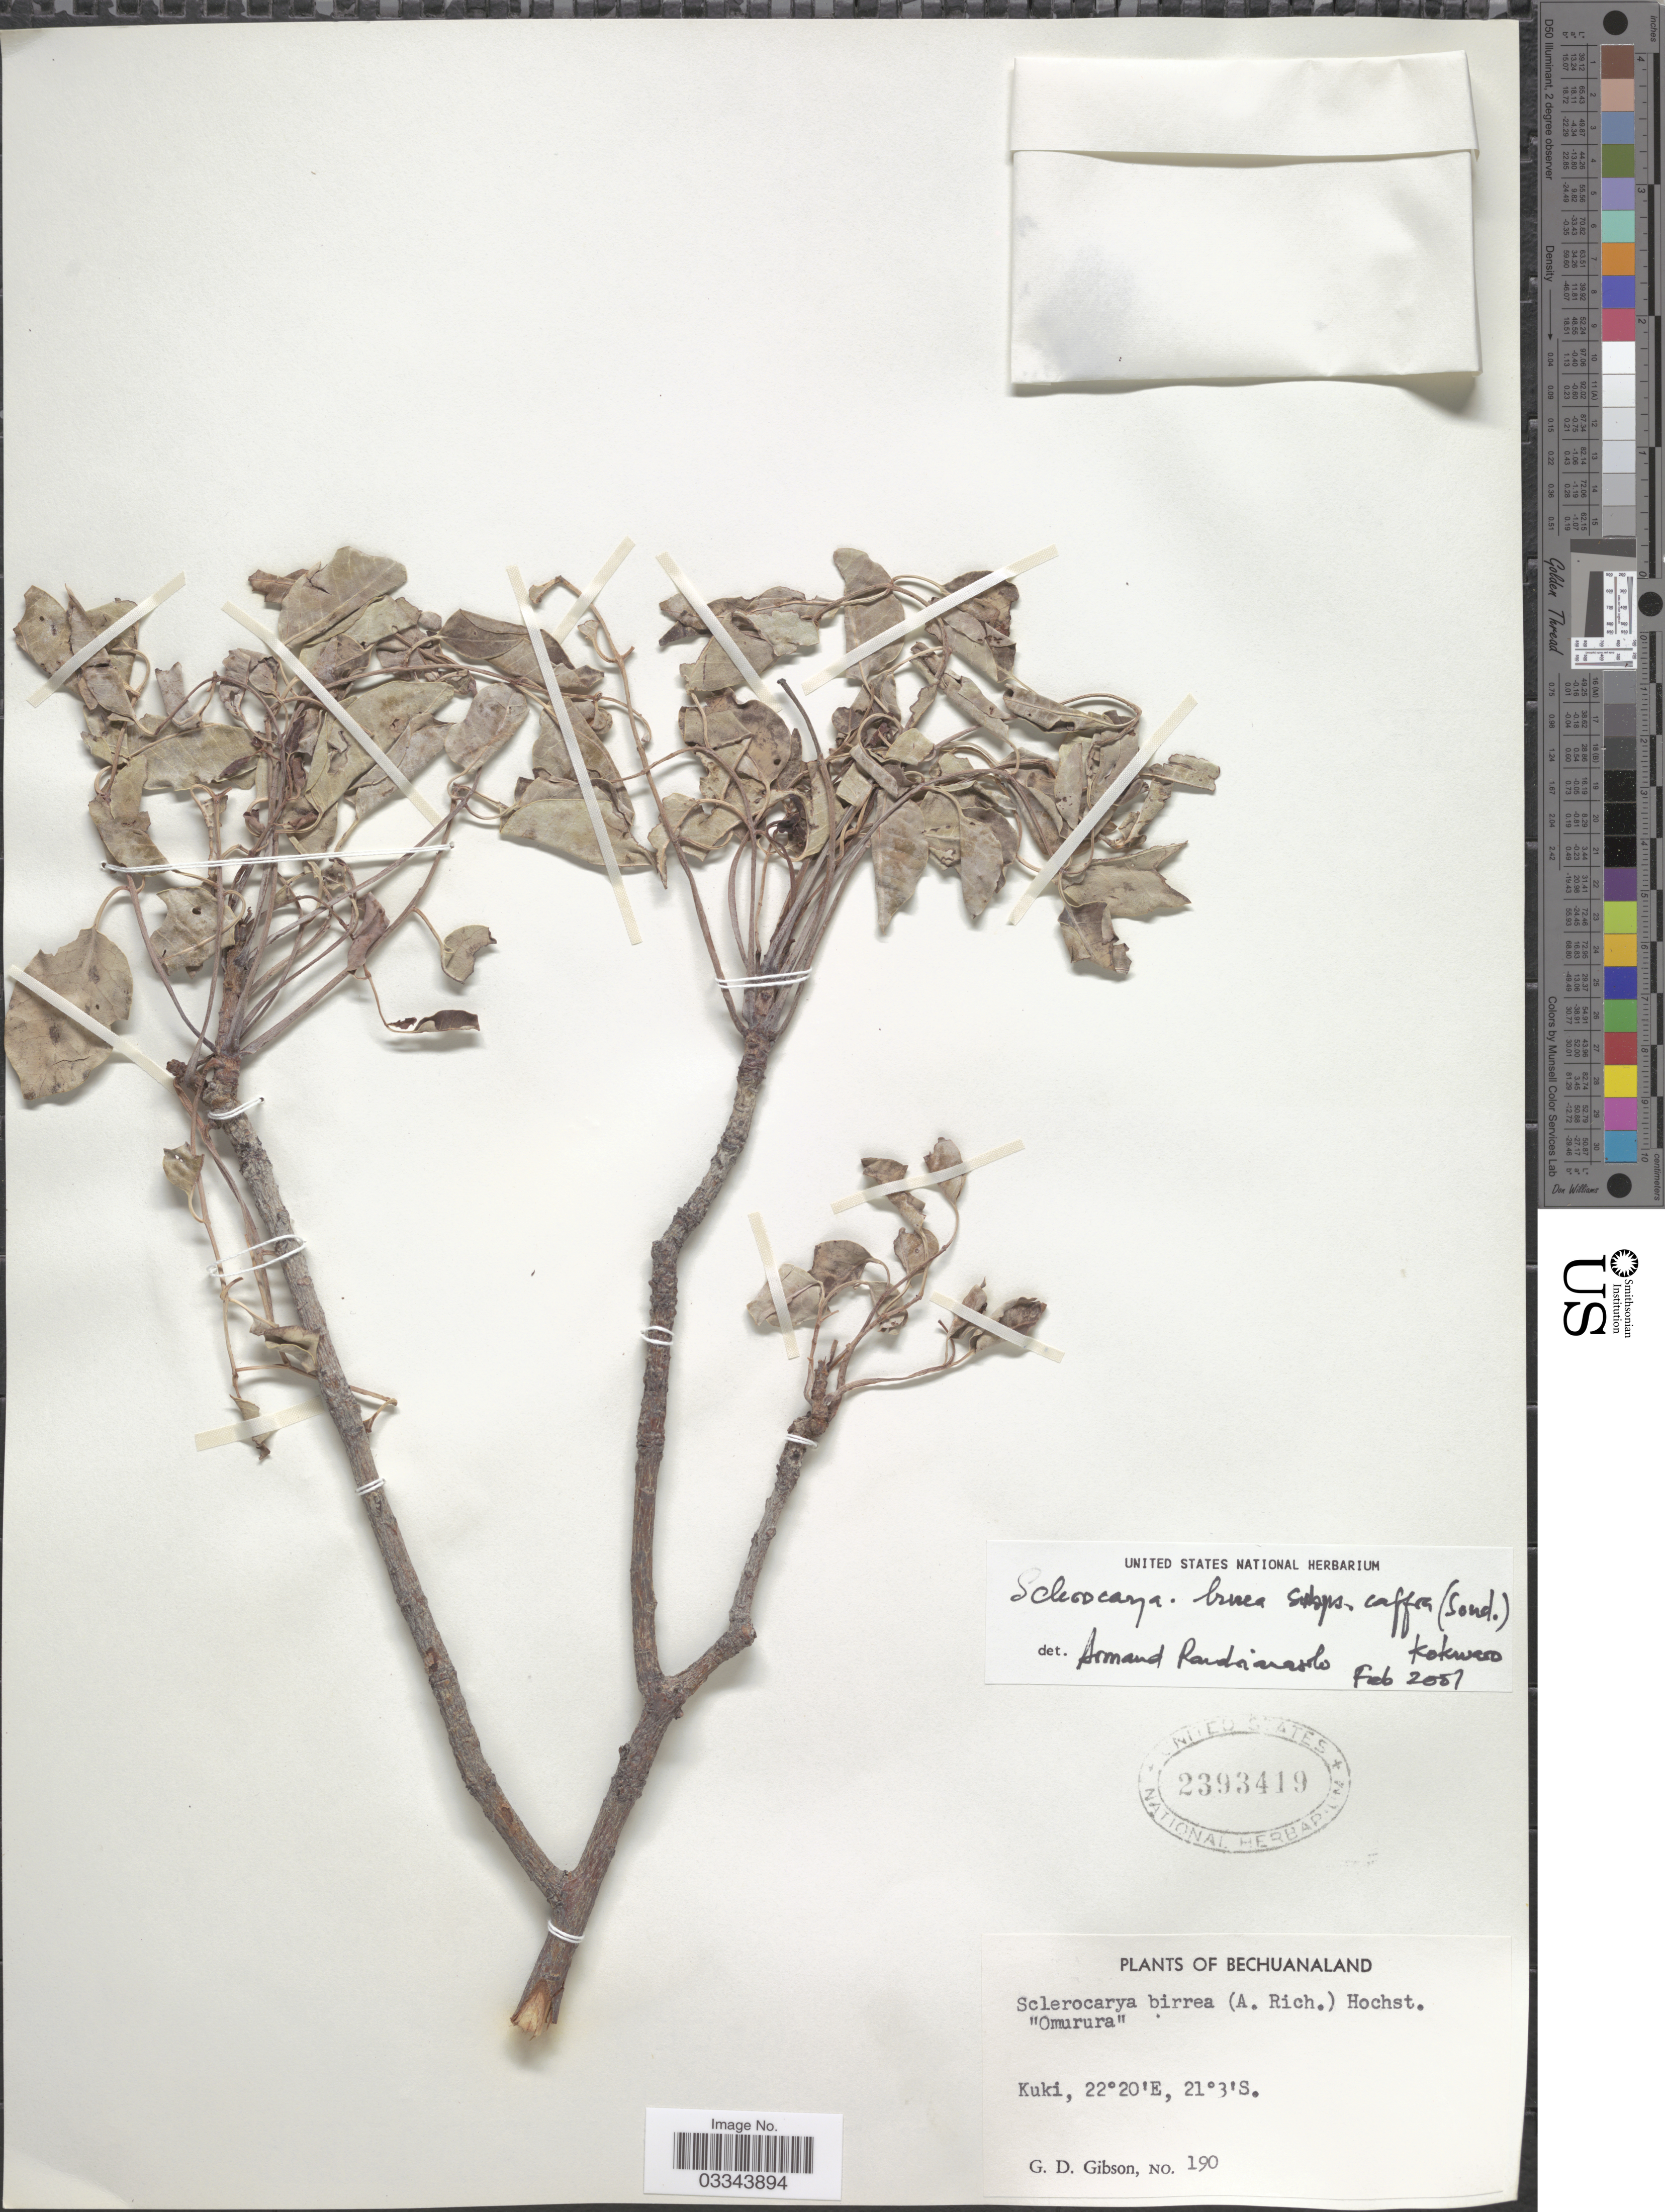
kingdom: Plantae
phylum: Tracheophyta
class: Magnoliopsida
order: Sapindales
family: Anacardiaceae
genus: Sclerocarya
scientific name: Sclerocarya birrea subsp. caffra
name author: (Sond.) Kokwaro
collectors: G. D. Gibson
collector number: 190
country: Botswana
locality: Bechuanaland, Kuki.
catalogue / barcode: US 2393419